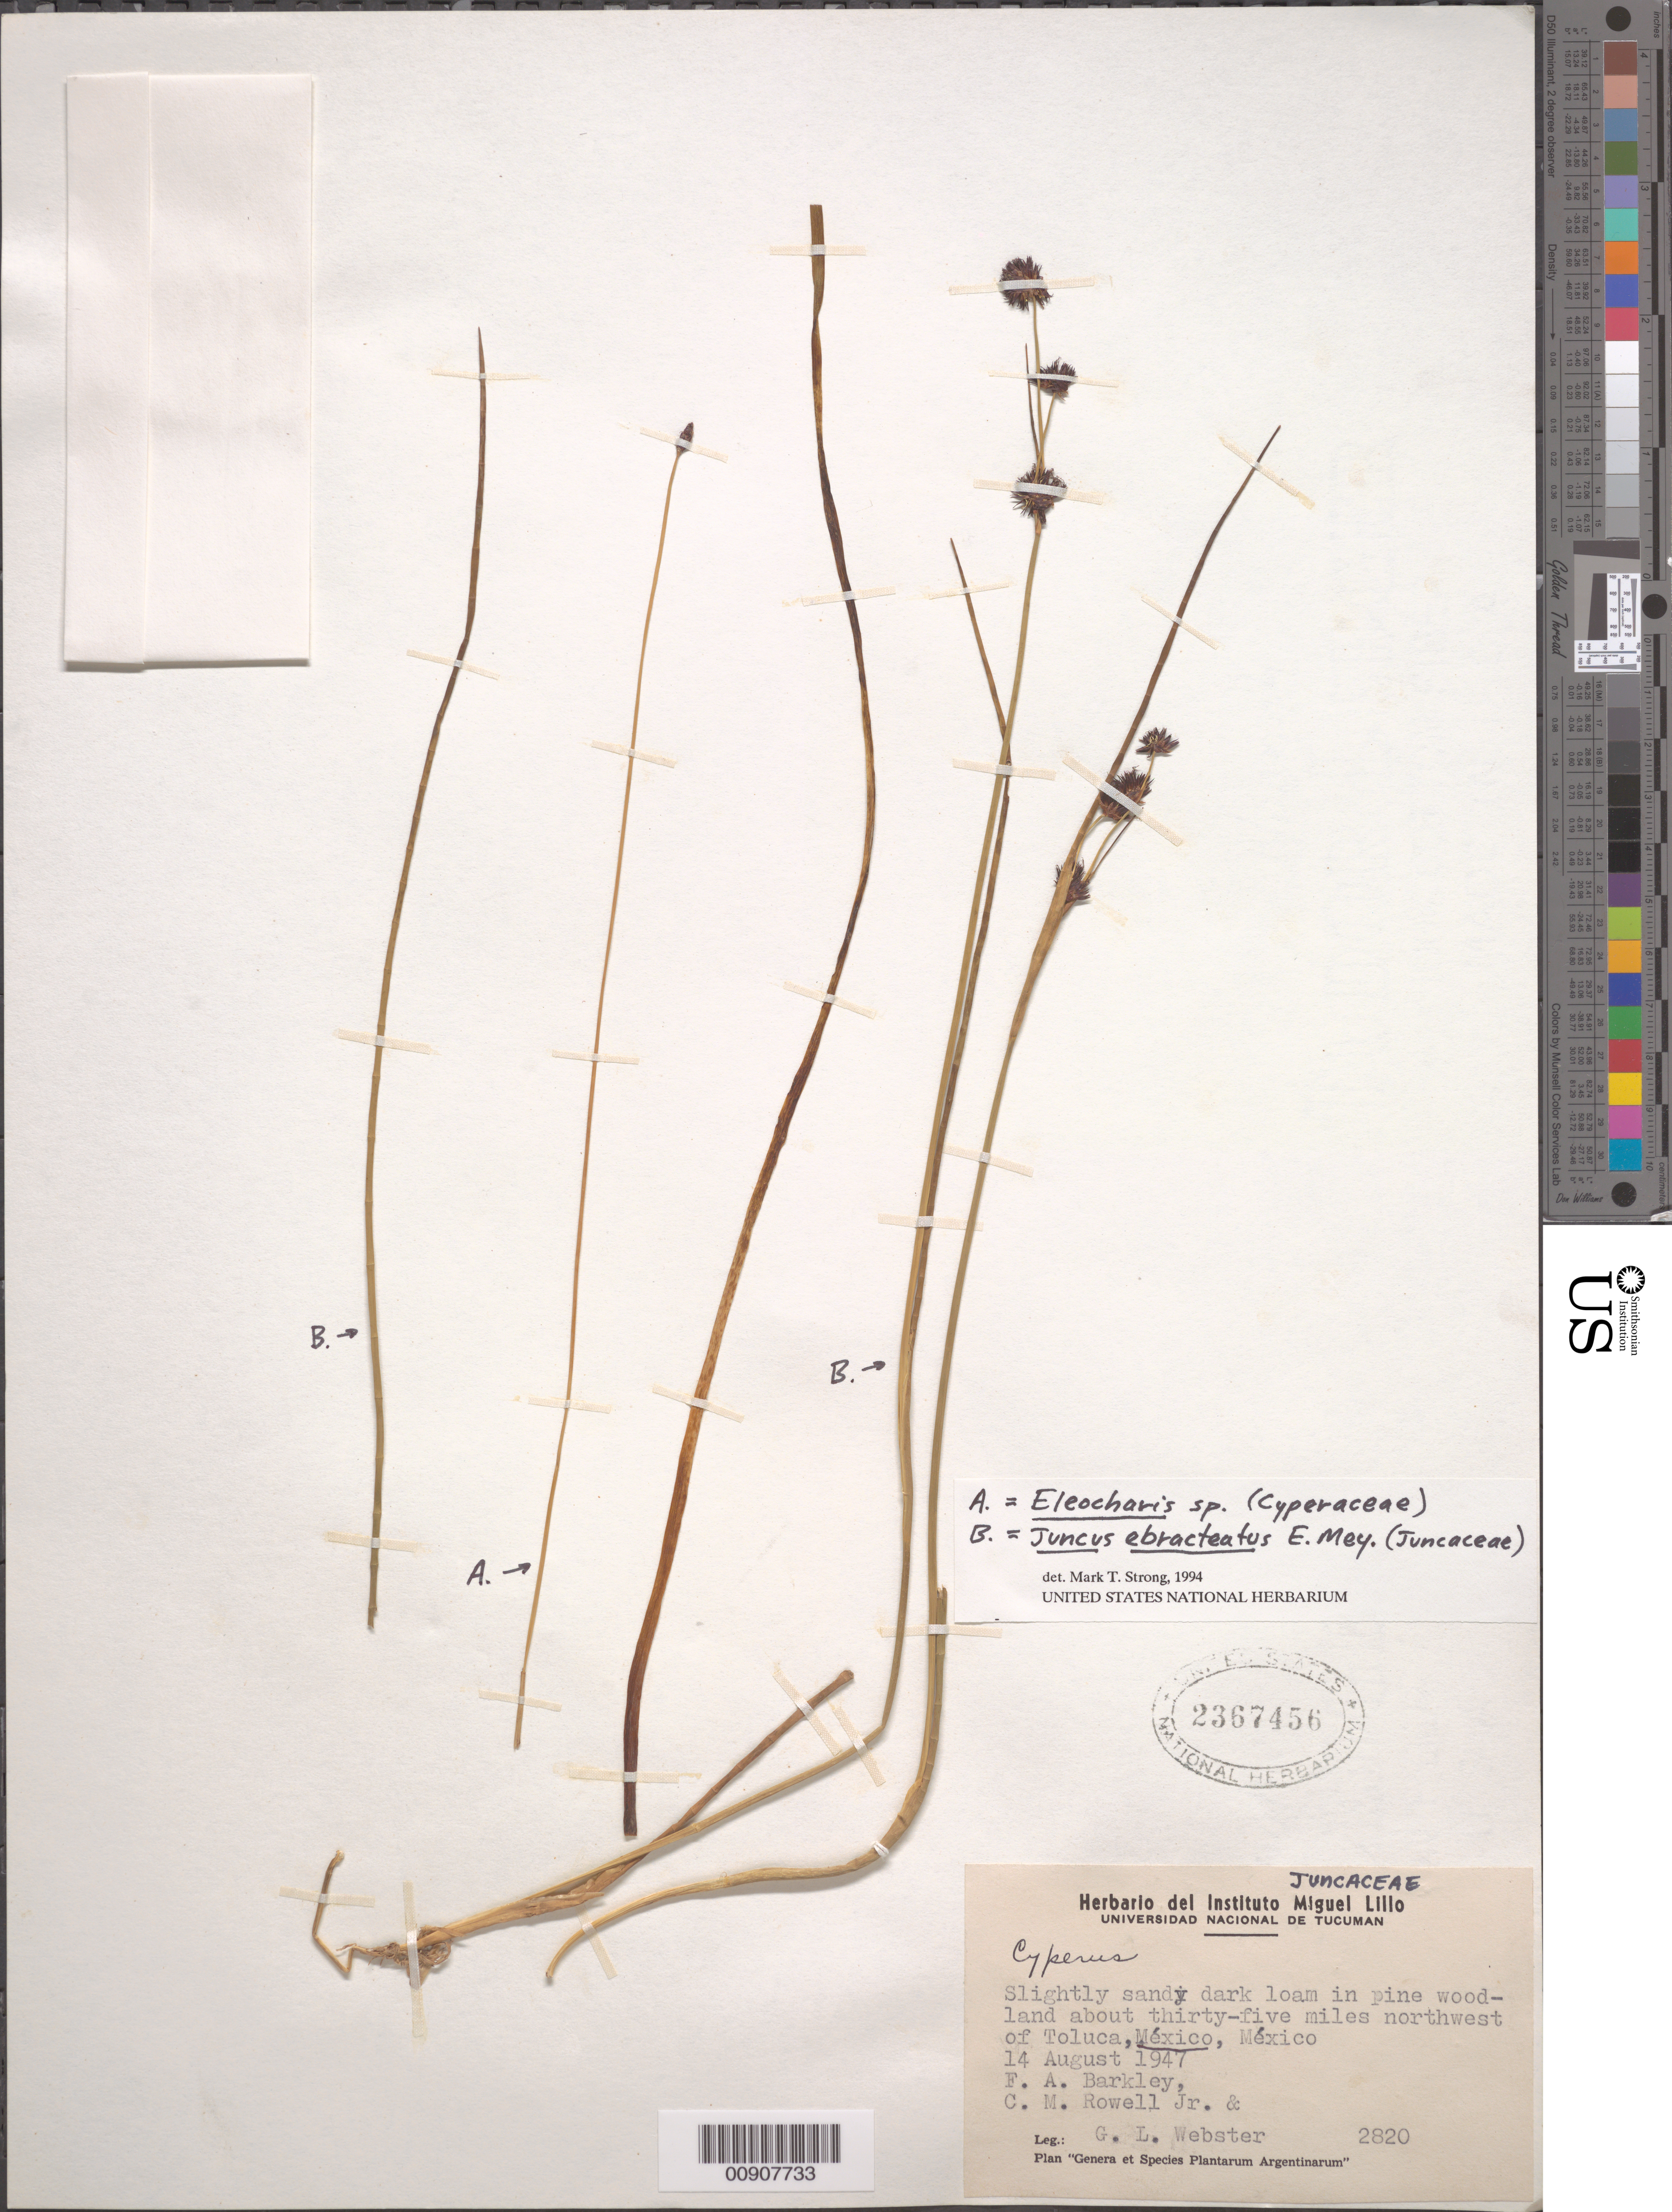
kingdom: Plantae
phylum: Tracheophyta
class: Liliopsida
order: Poales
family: Juncaceae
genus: Juncus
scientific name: Juncus ebracteatus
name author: E. Mey.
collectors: G. L. Webster, F. A. Barkley & C. M. Rowell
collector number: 2820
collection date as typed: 14 Aug 1947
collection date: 1947-08-14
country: Mexico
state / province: México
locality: About thirty-five miles northwest of Toluca, México.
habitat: Slightly sandy dark loam in pine woodland.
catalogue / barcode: US 2367456